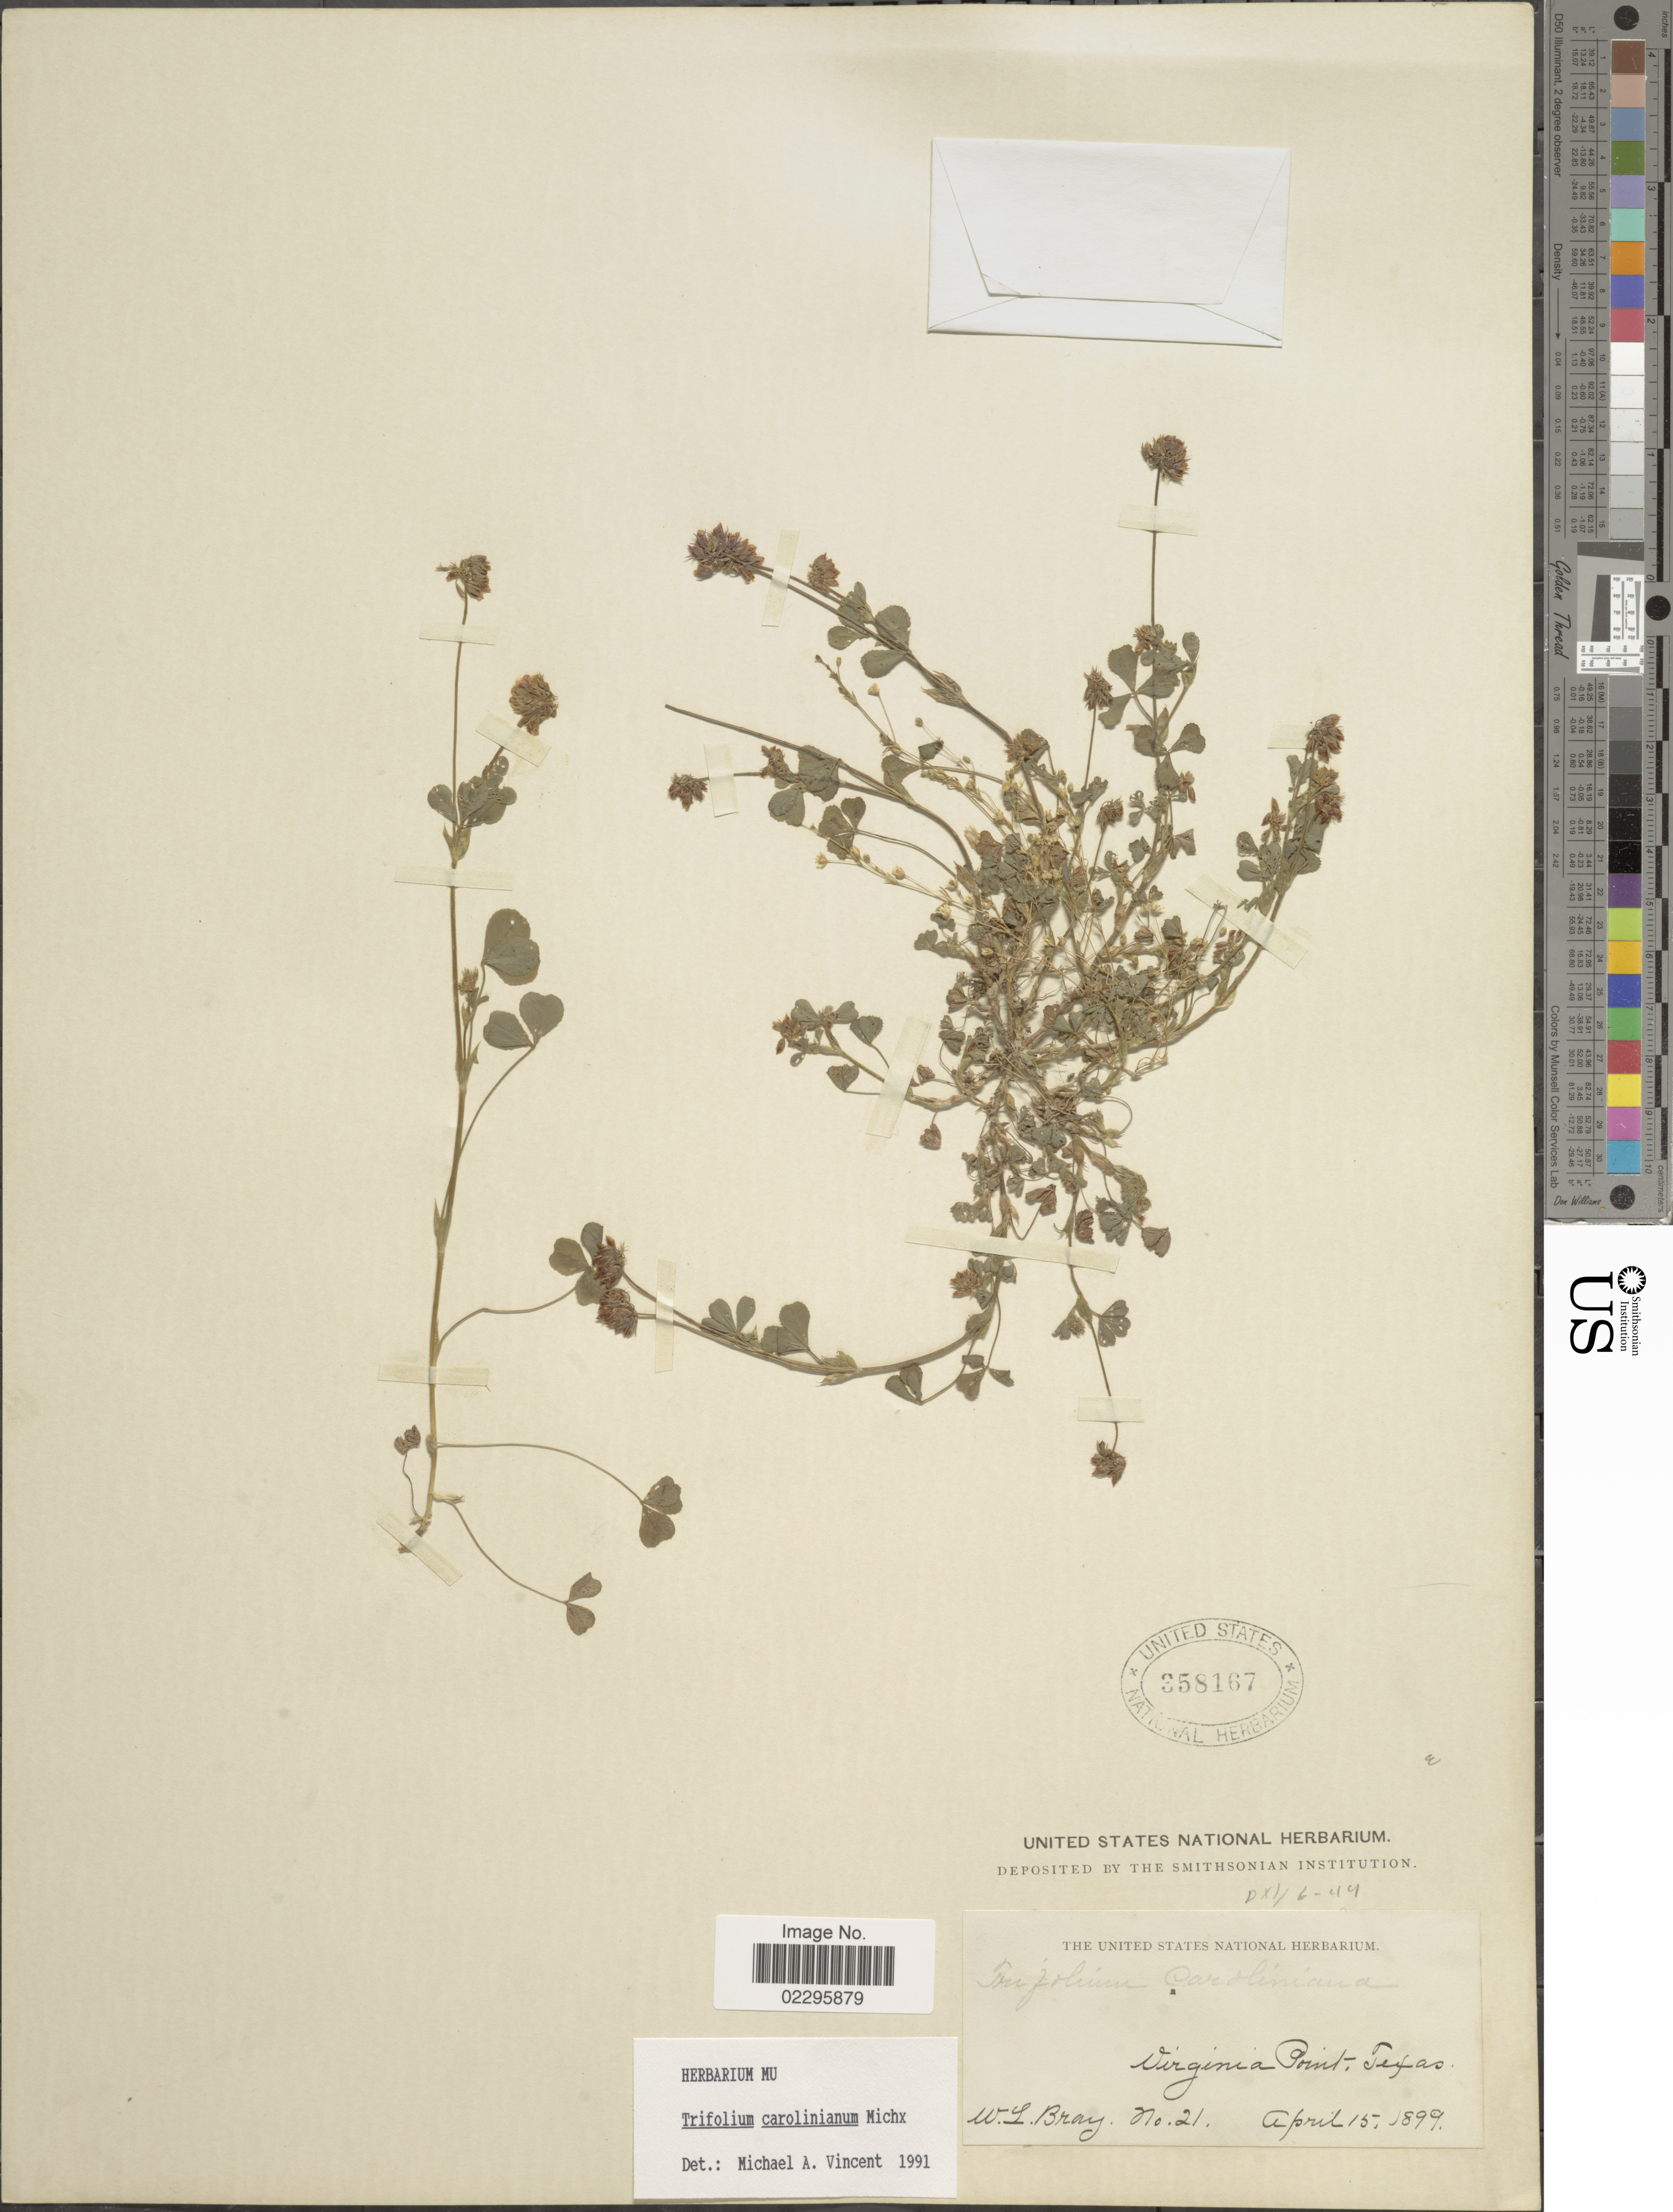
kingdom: Plantae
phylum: Tracheophyta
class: Magnoliopsida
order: Fabales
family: Fabaceae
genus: Trifolium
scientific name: Trifolium carolinianum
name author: Michx.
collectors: W. L. Bray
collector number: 21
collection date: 1899-04-15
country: United States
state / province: Texas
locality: Virginia Point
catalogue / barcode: US 358167